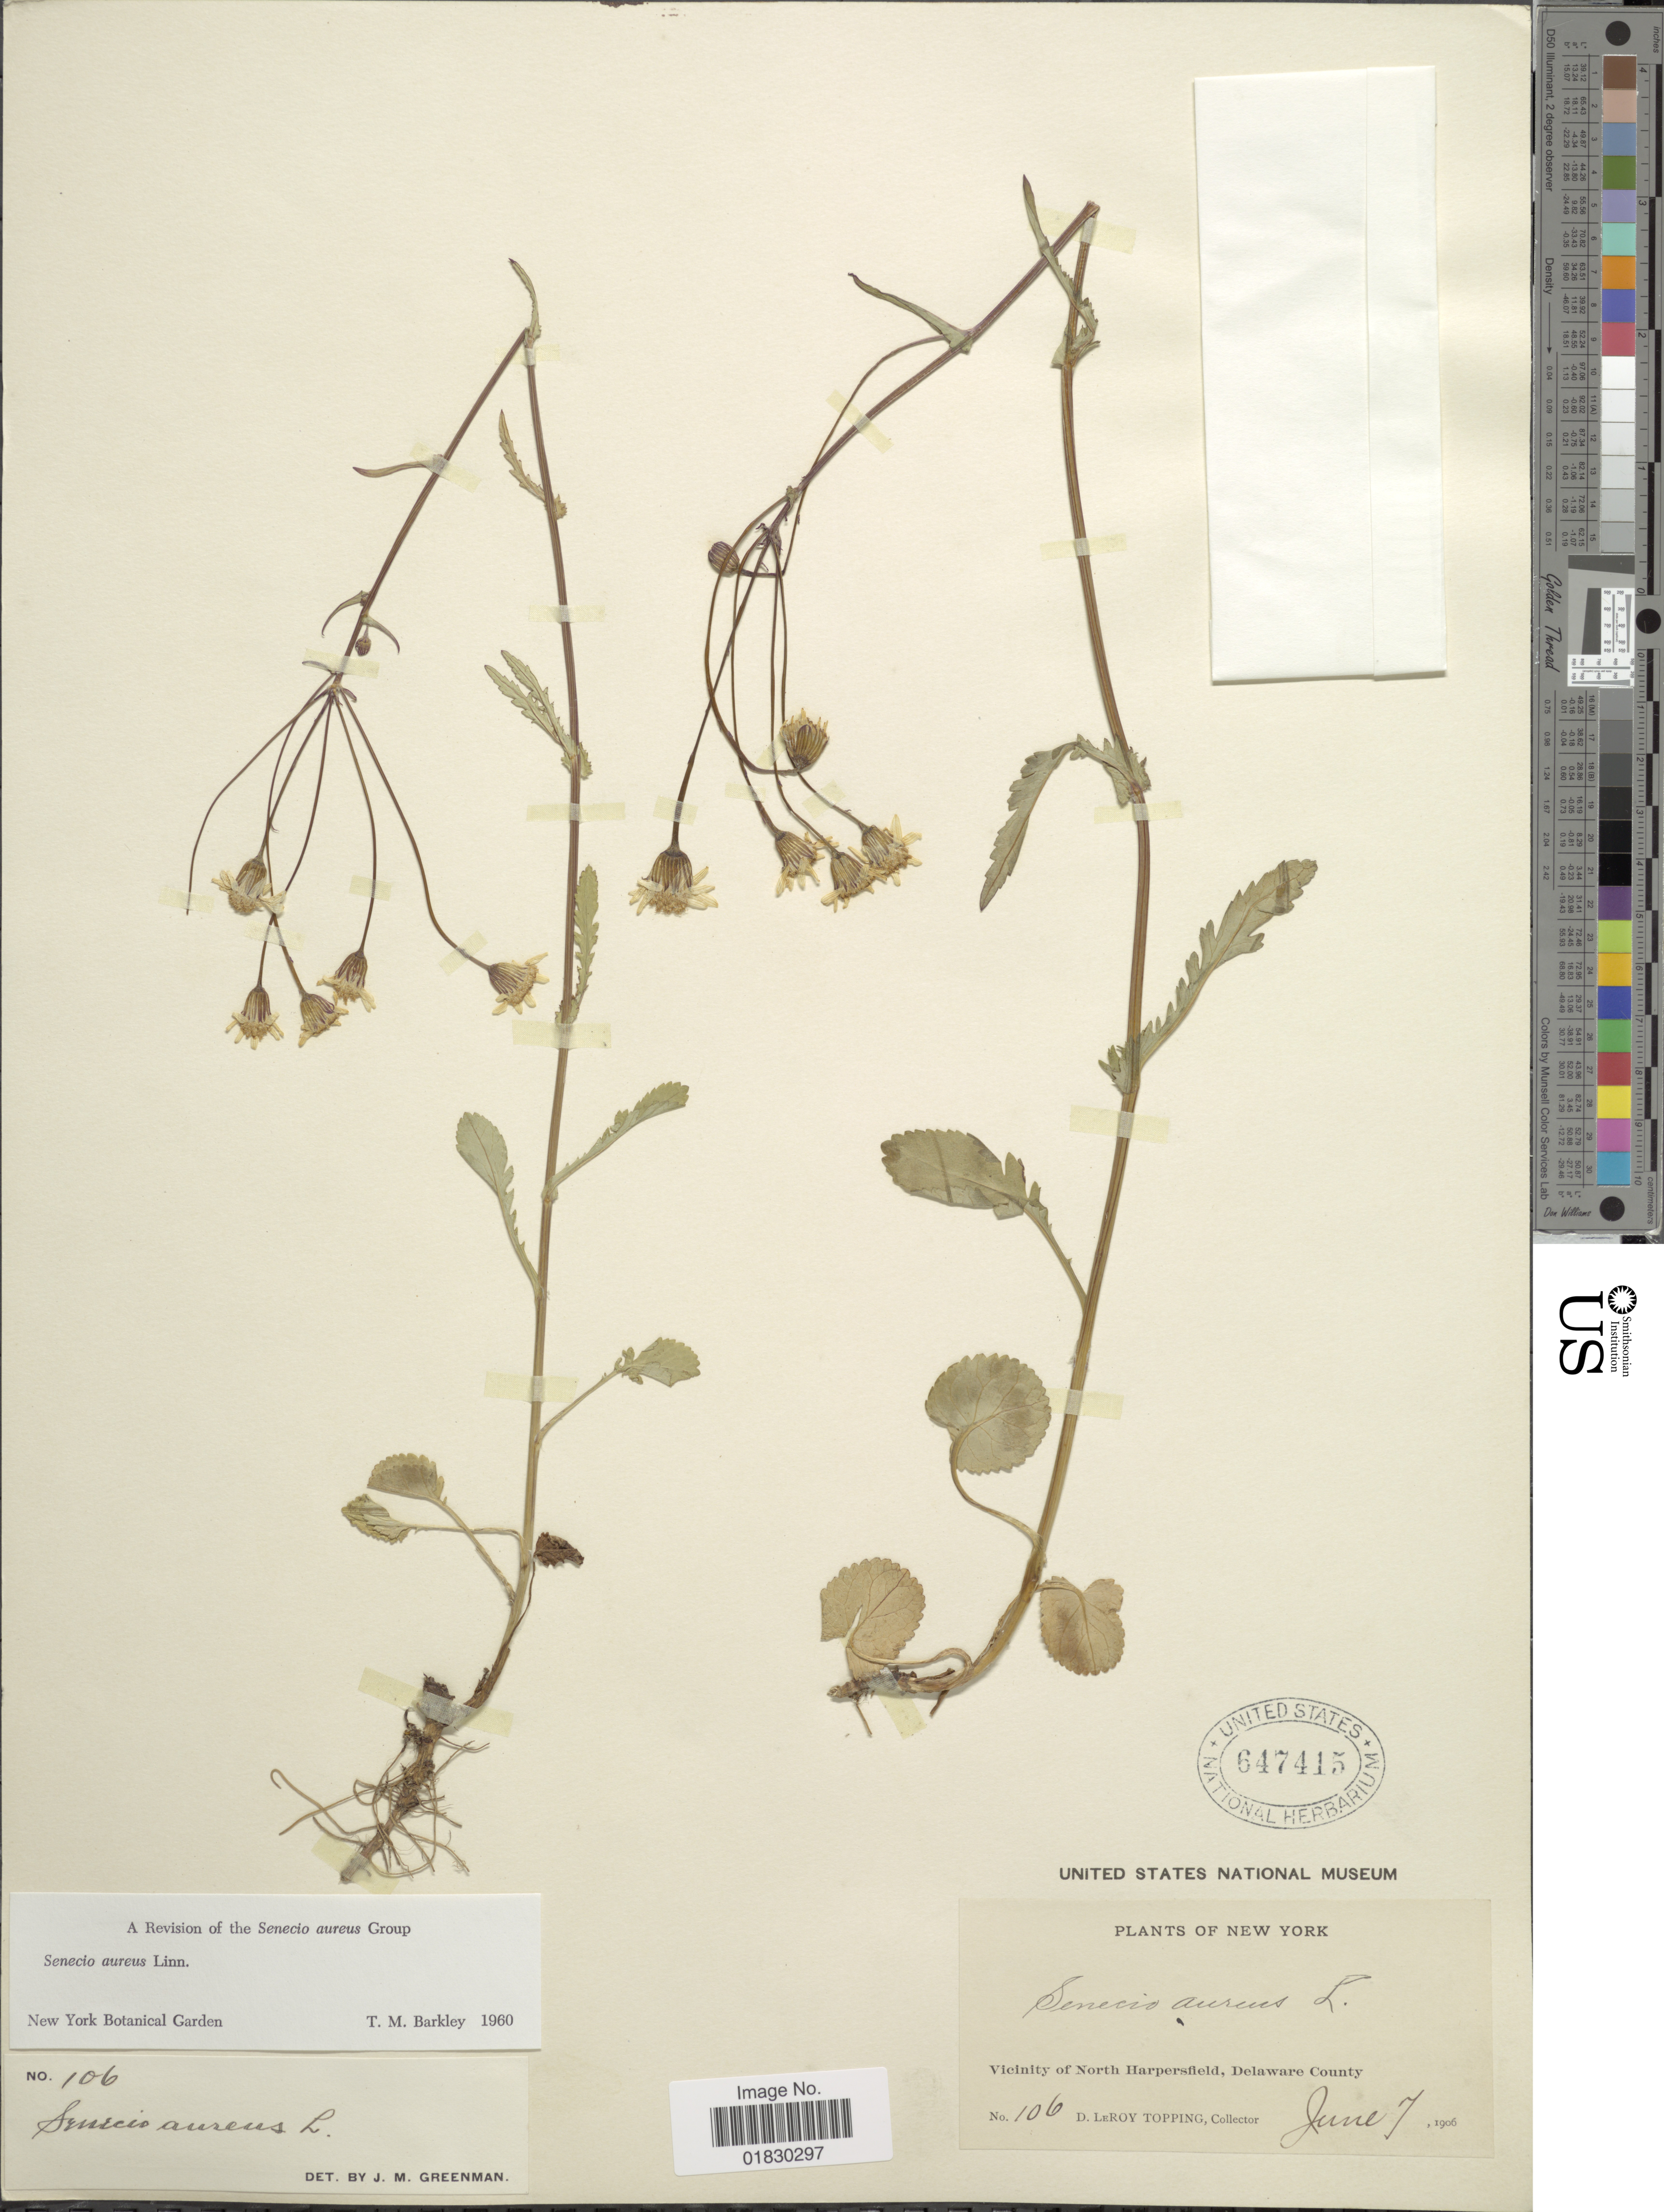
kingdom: Plantae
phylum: Tracheophyta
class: Magnoliopsida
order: Asterales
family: Asteraceae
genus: Packera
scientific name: Packera aurea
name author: (L.) Á. Löve & D. Löve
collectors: D. L. Topping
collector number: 106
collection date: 1906-06-07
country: United States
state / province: New York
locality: Vicinity of North Harpersfield, Delaware County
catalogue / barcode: US 647415